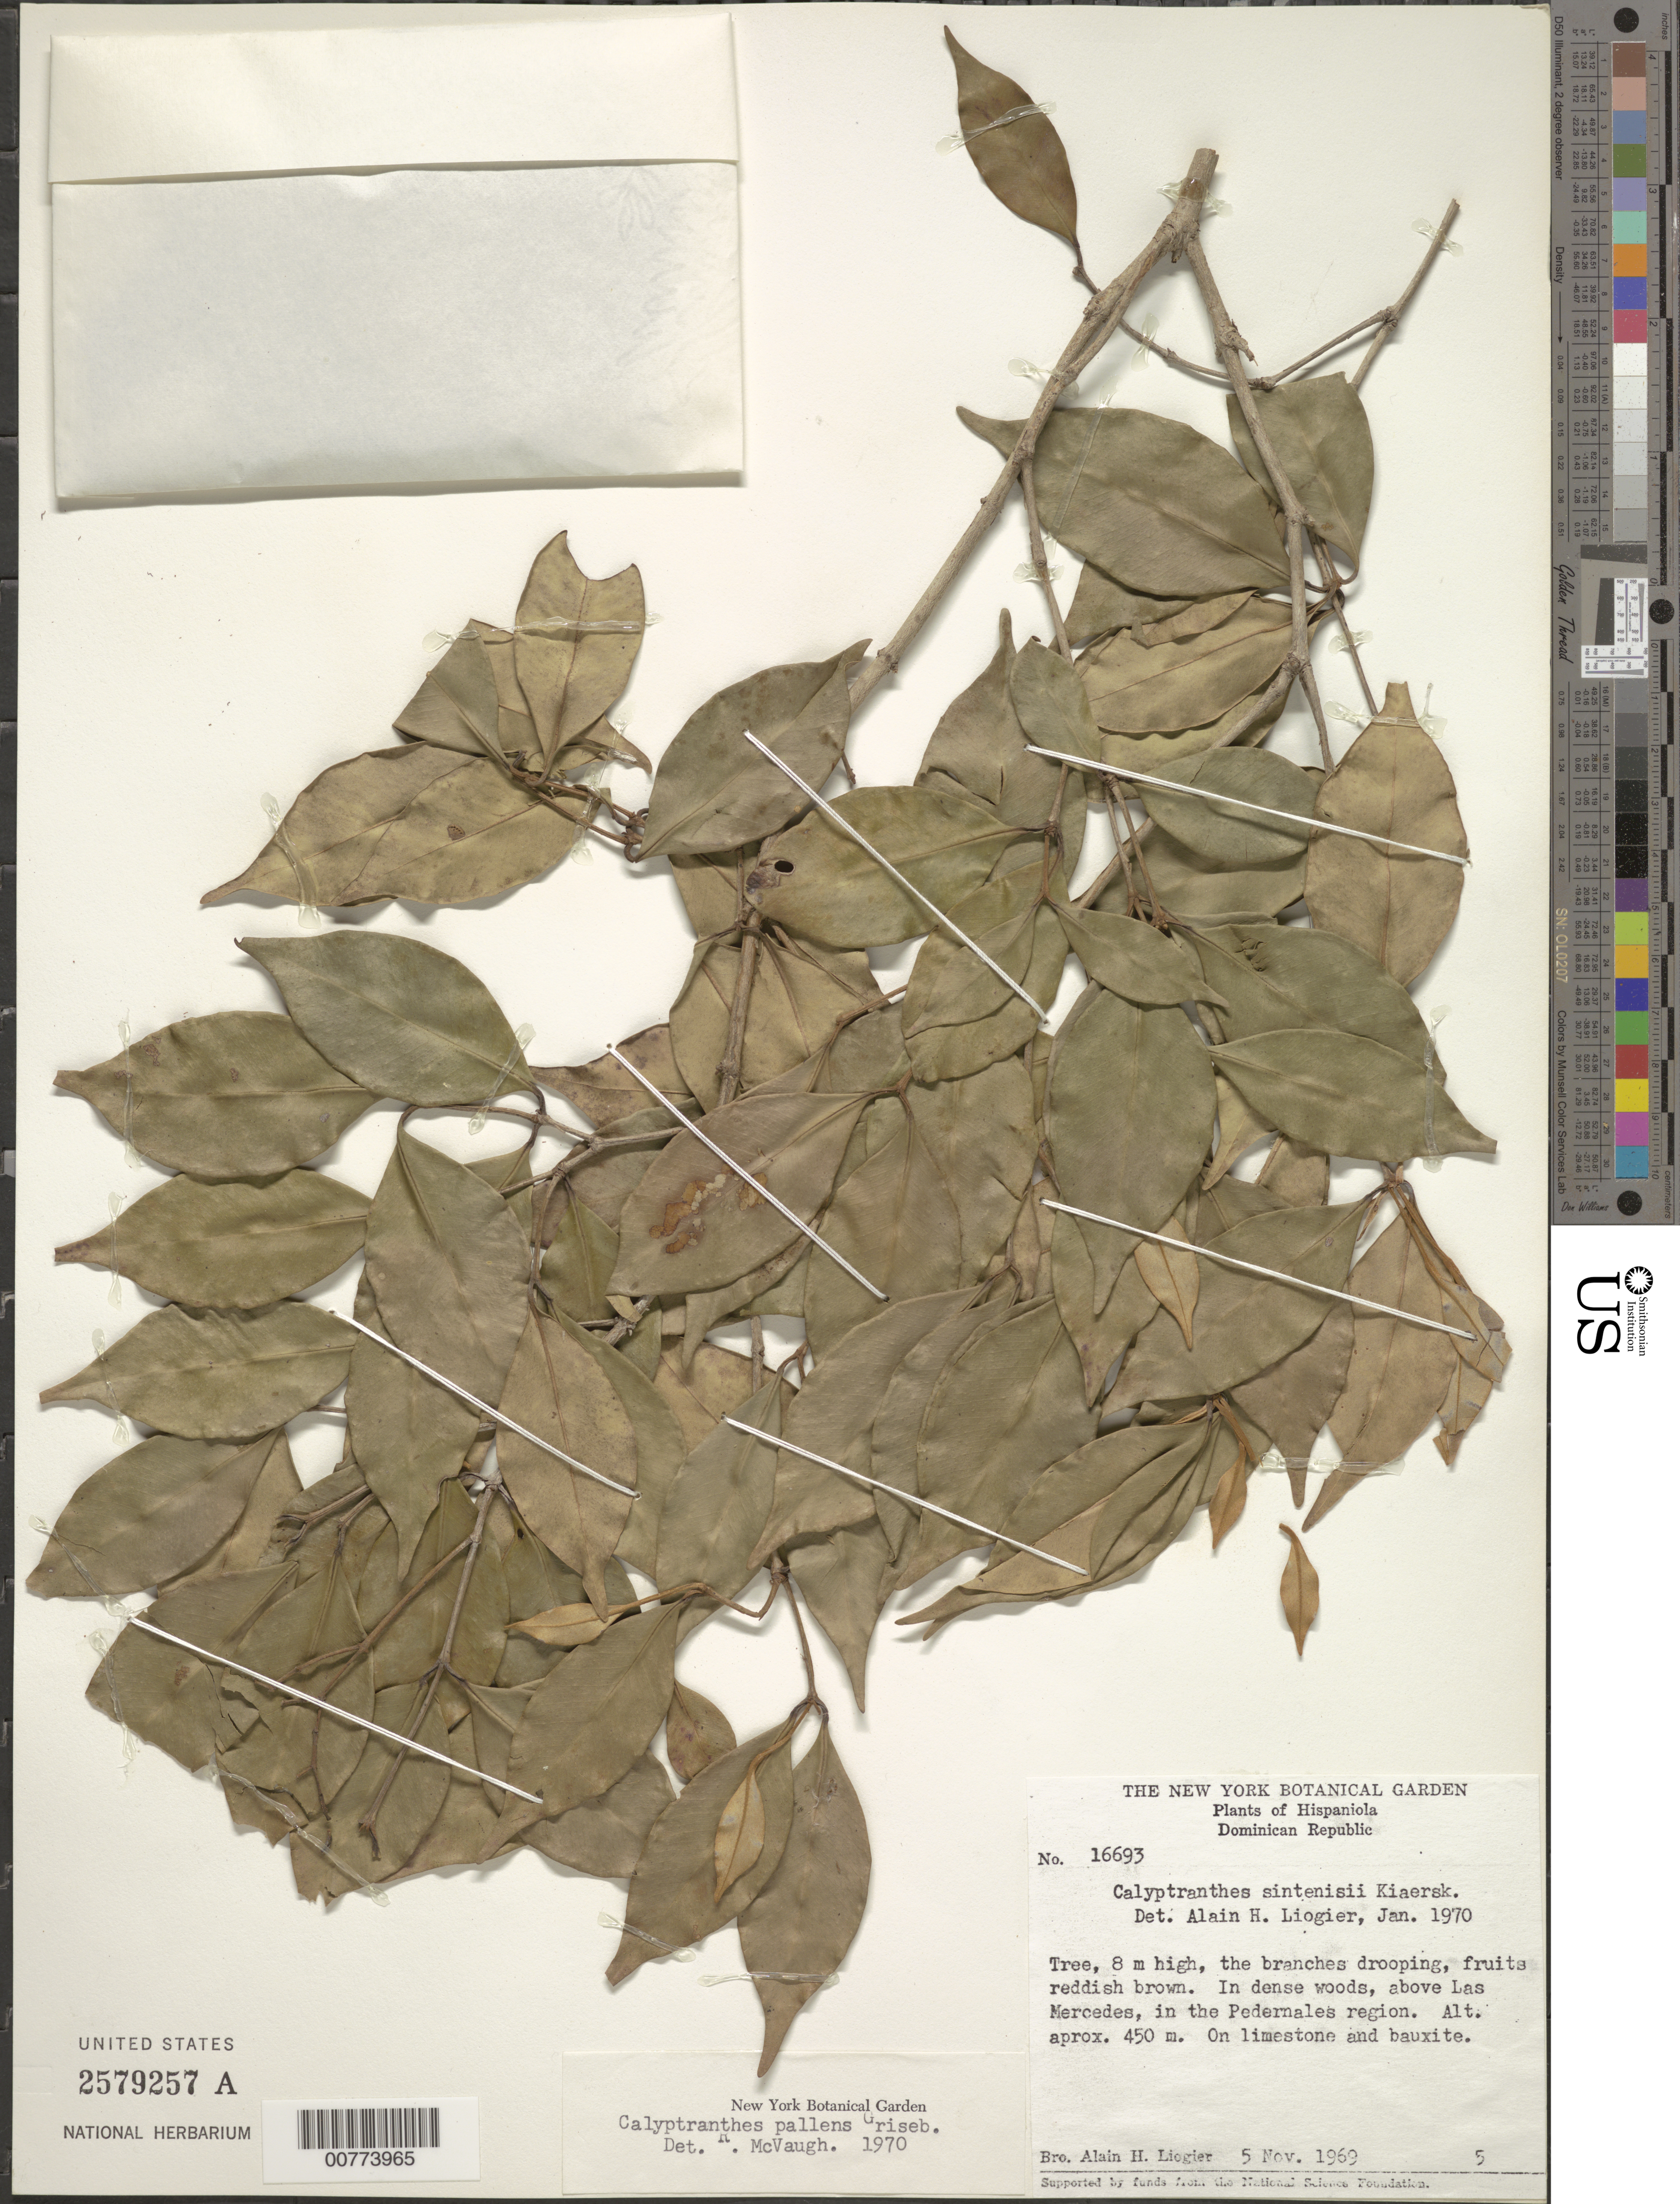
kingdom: Plantae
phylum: Tracheophyta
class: Magnoliopsida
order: Myrtales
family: Myrtaceae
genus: Myrcia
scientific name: Myrcia neopallens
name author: A.R. Lourenço & E. Lucas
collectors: A. H. Liogier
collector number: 16693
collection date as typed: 05 Nov 1969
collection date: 1969-11-05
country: Dominican Republic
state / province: Pedernales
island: Hispaniola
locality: Above Las Mercedes.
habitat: Dense woods, on limestone and bauxite.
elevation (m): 450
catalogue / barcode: US 2579257A